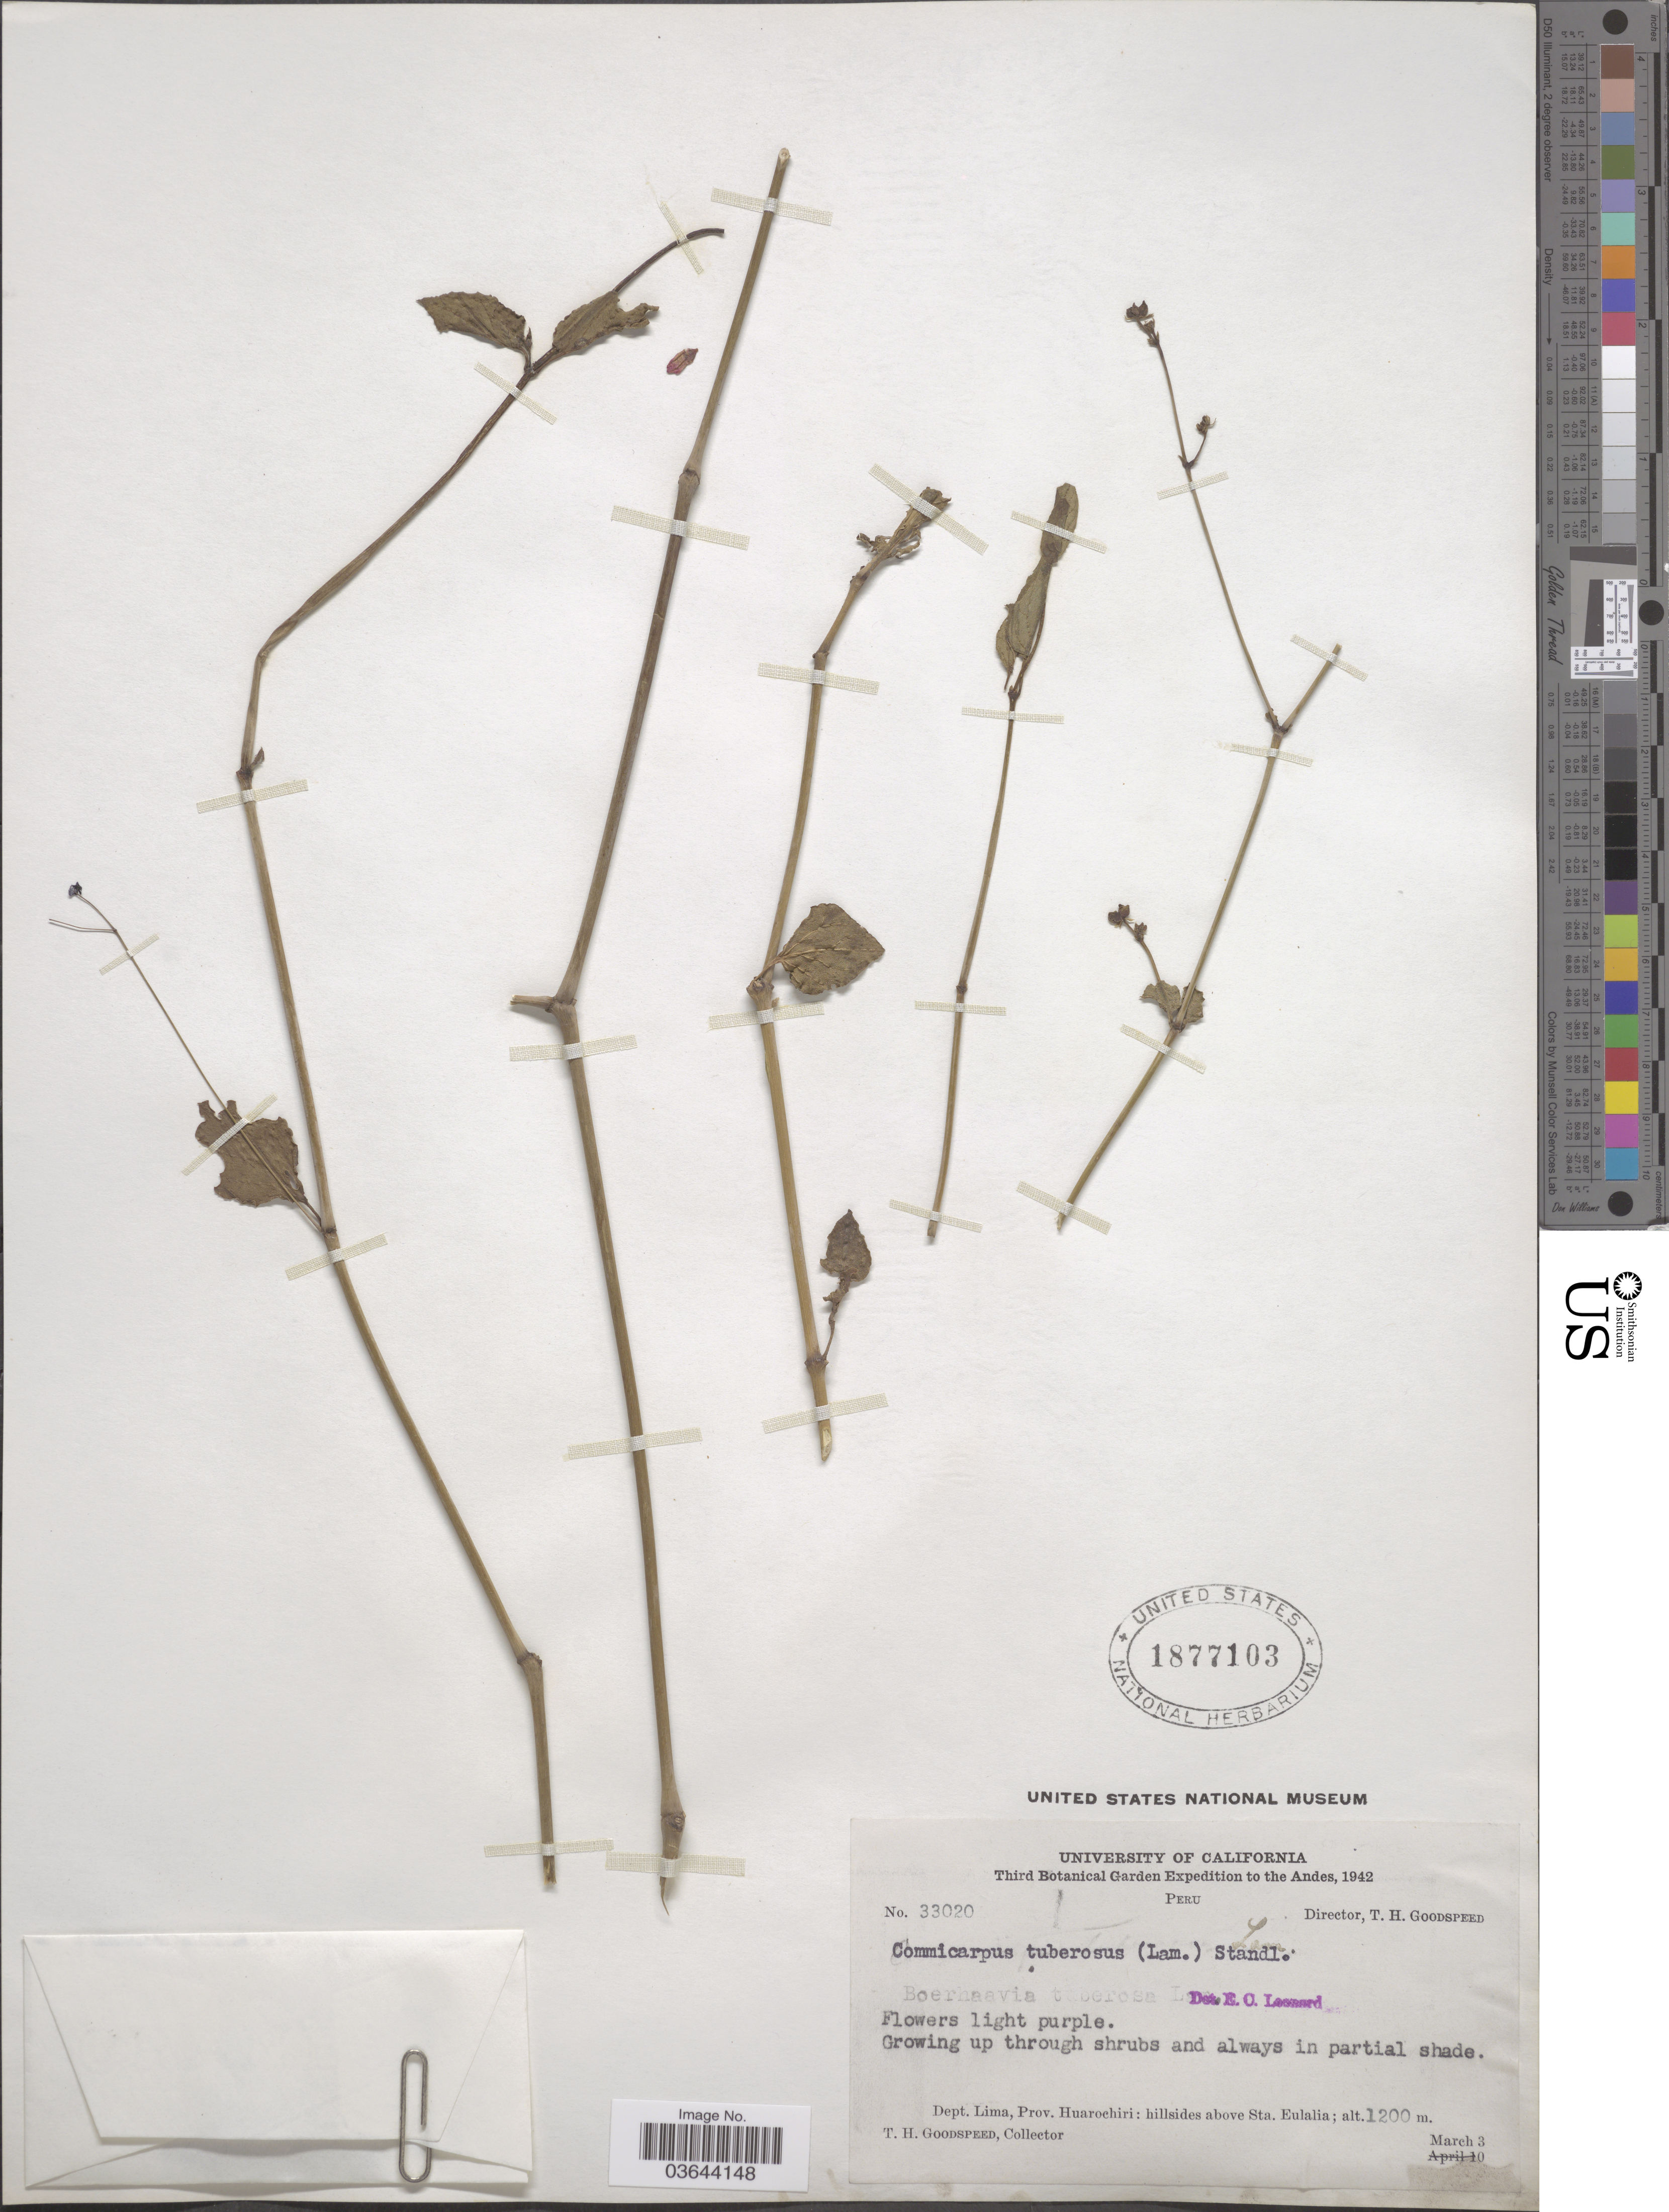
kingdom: Plantae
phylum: Tracheophyta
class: Magnoliopsida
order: Caryophyllales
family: Nyctaginaceae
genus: Commicarpus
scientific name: Commicarpus tuberosus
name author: (Lam.) Standl.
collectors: T. Goodspeed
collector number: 33020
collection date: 1942-03-03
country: Peru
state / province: Lima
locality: Andes. Dept. Lima, Prov. Huarochiri: hillsides above Sta. Eulalia.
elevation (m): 1200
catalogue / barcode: US 1877103